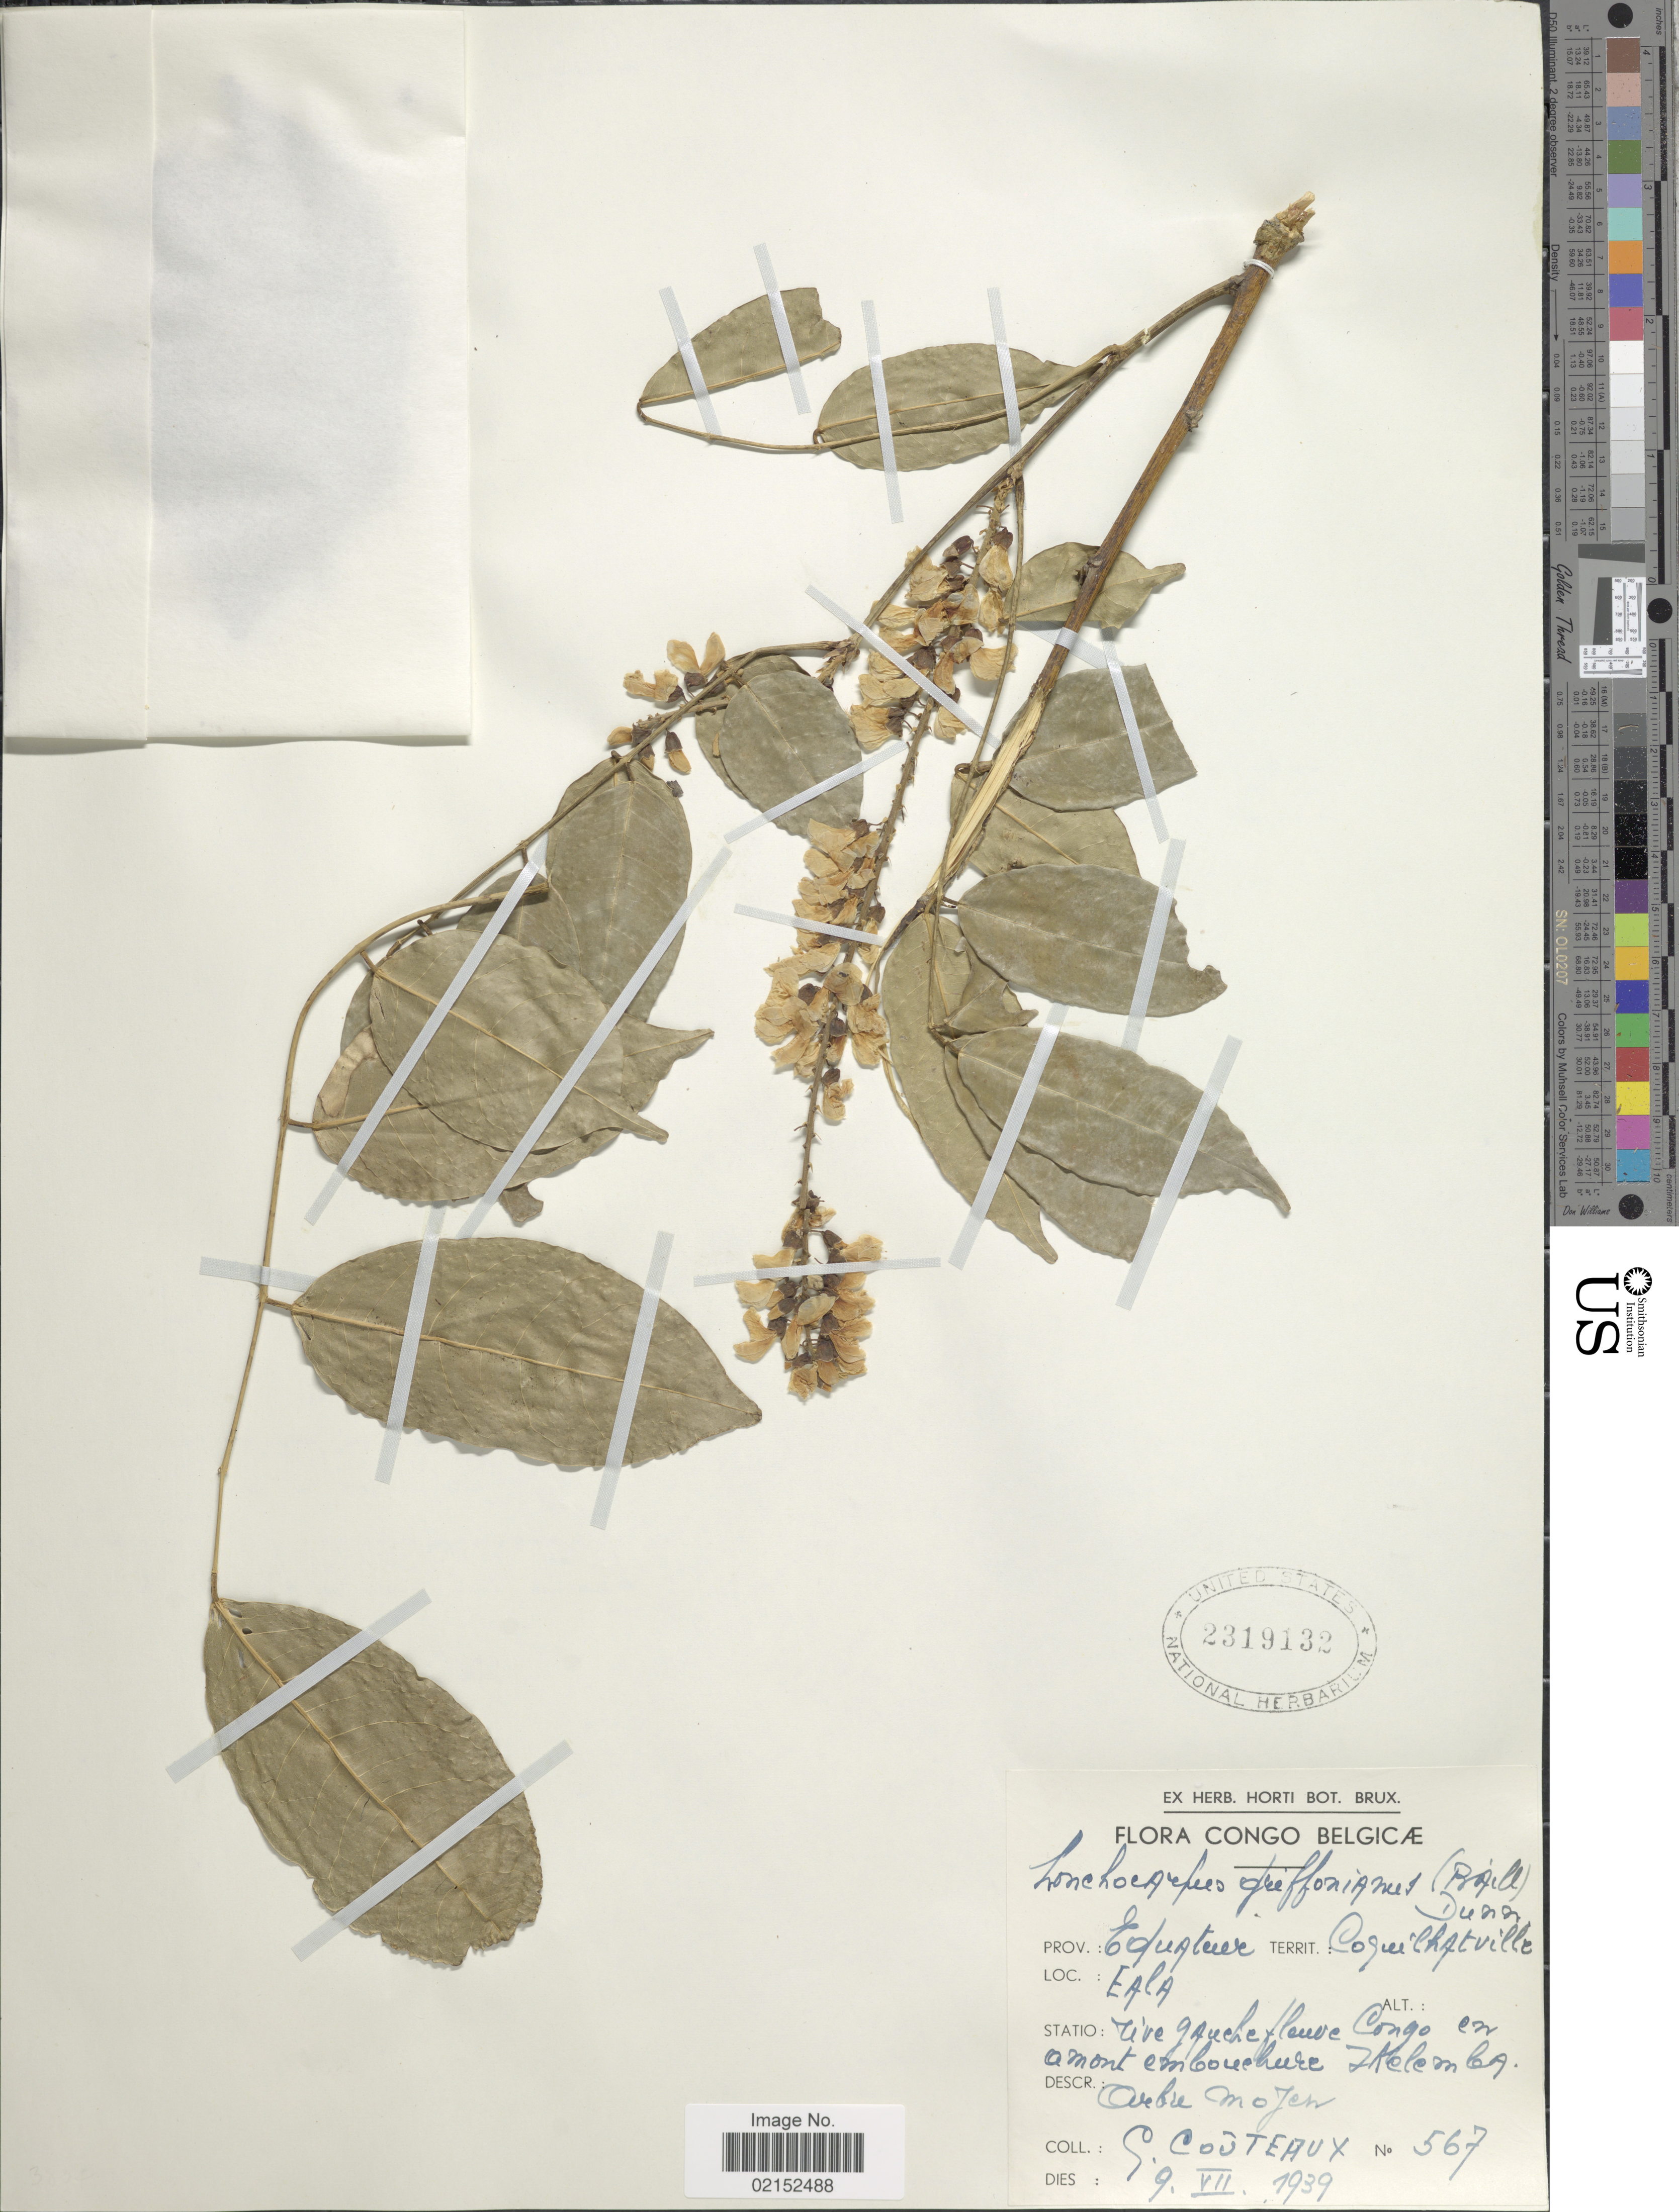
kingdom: Plantae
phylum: Tracheophyta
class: Magnoliopsida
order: Fabales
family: Fabaceae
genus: Lonchocarpus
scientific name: Lonchocarpus griffonianus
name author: Dunn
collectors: G. Couteaux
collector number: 567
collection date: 1939-07-09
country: Congo, Democratic Republic of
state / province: Equateur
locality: Territ. Coquilhatville. Eala, rive gauche fleuve Congo en amont embouchure Ikelemba, Congo Belgicae.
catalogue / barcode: US 2319132